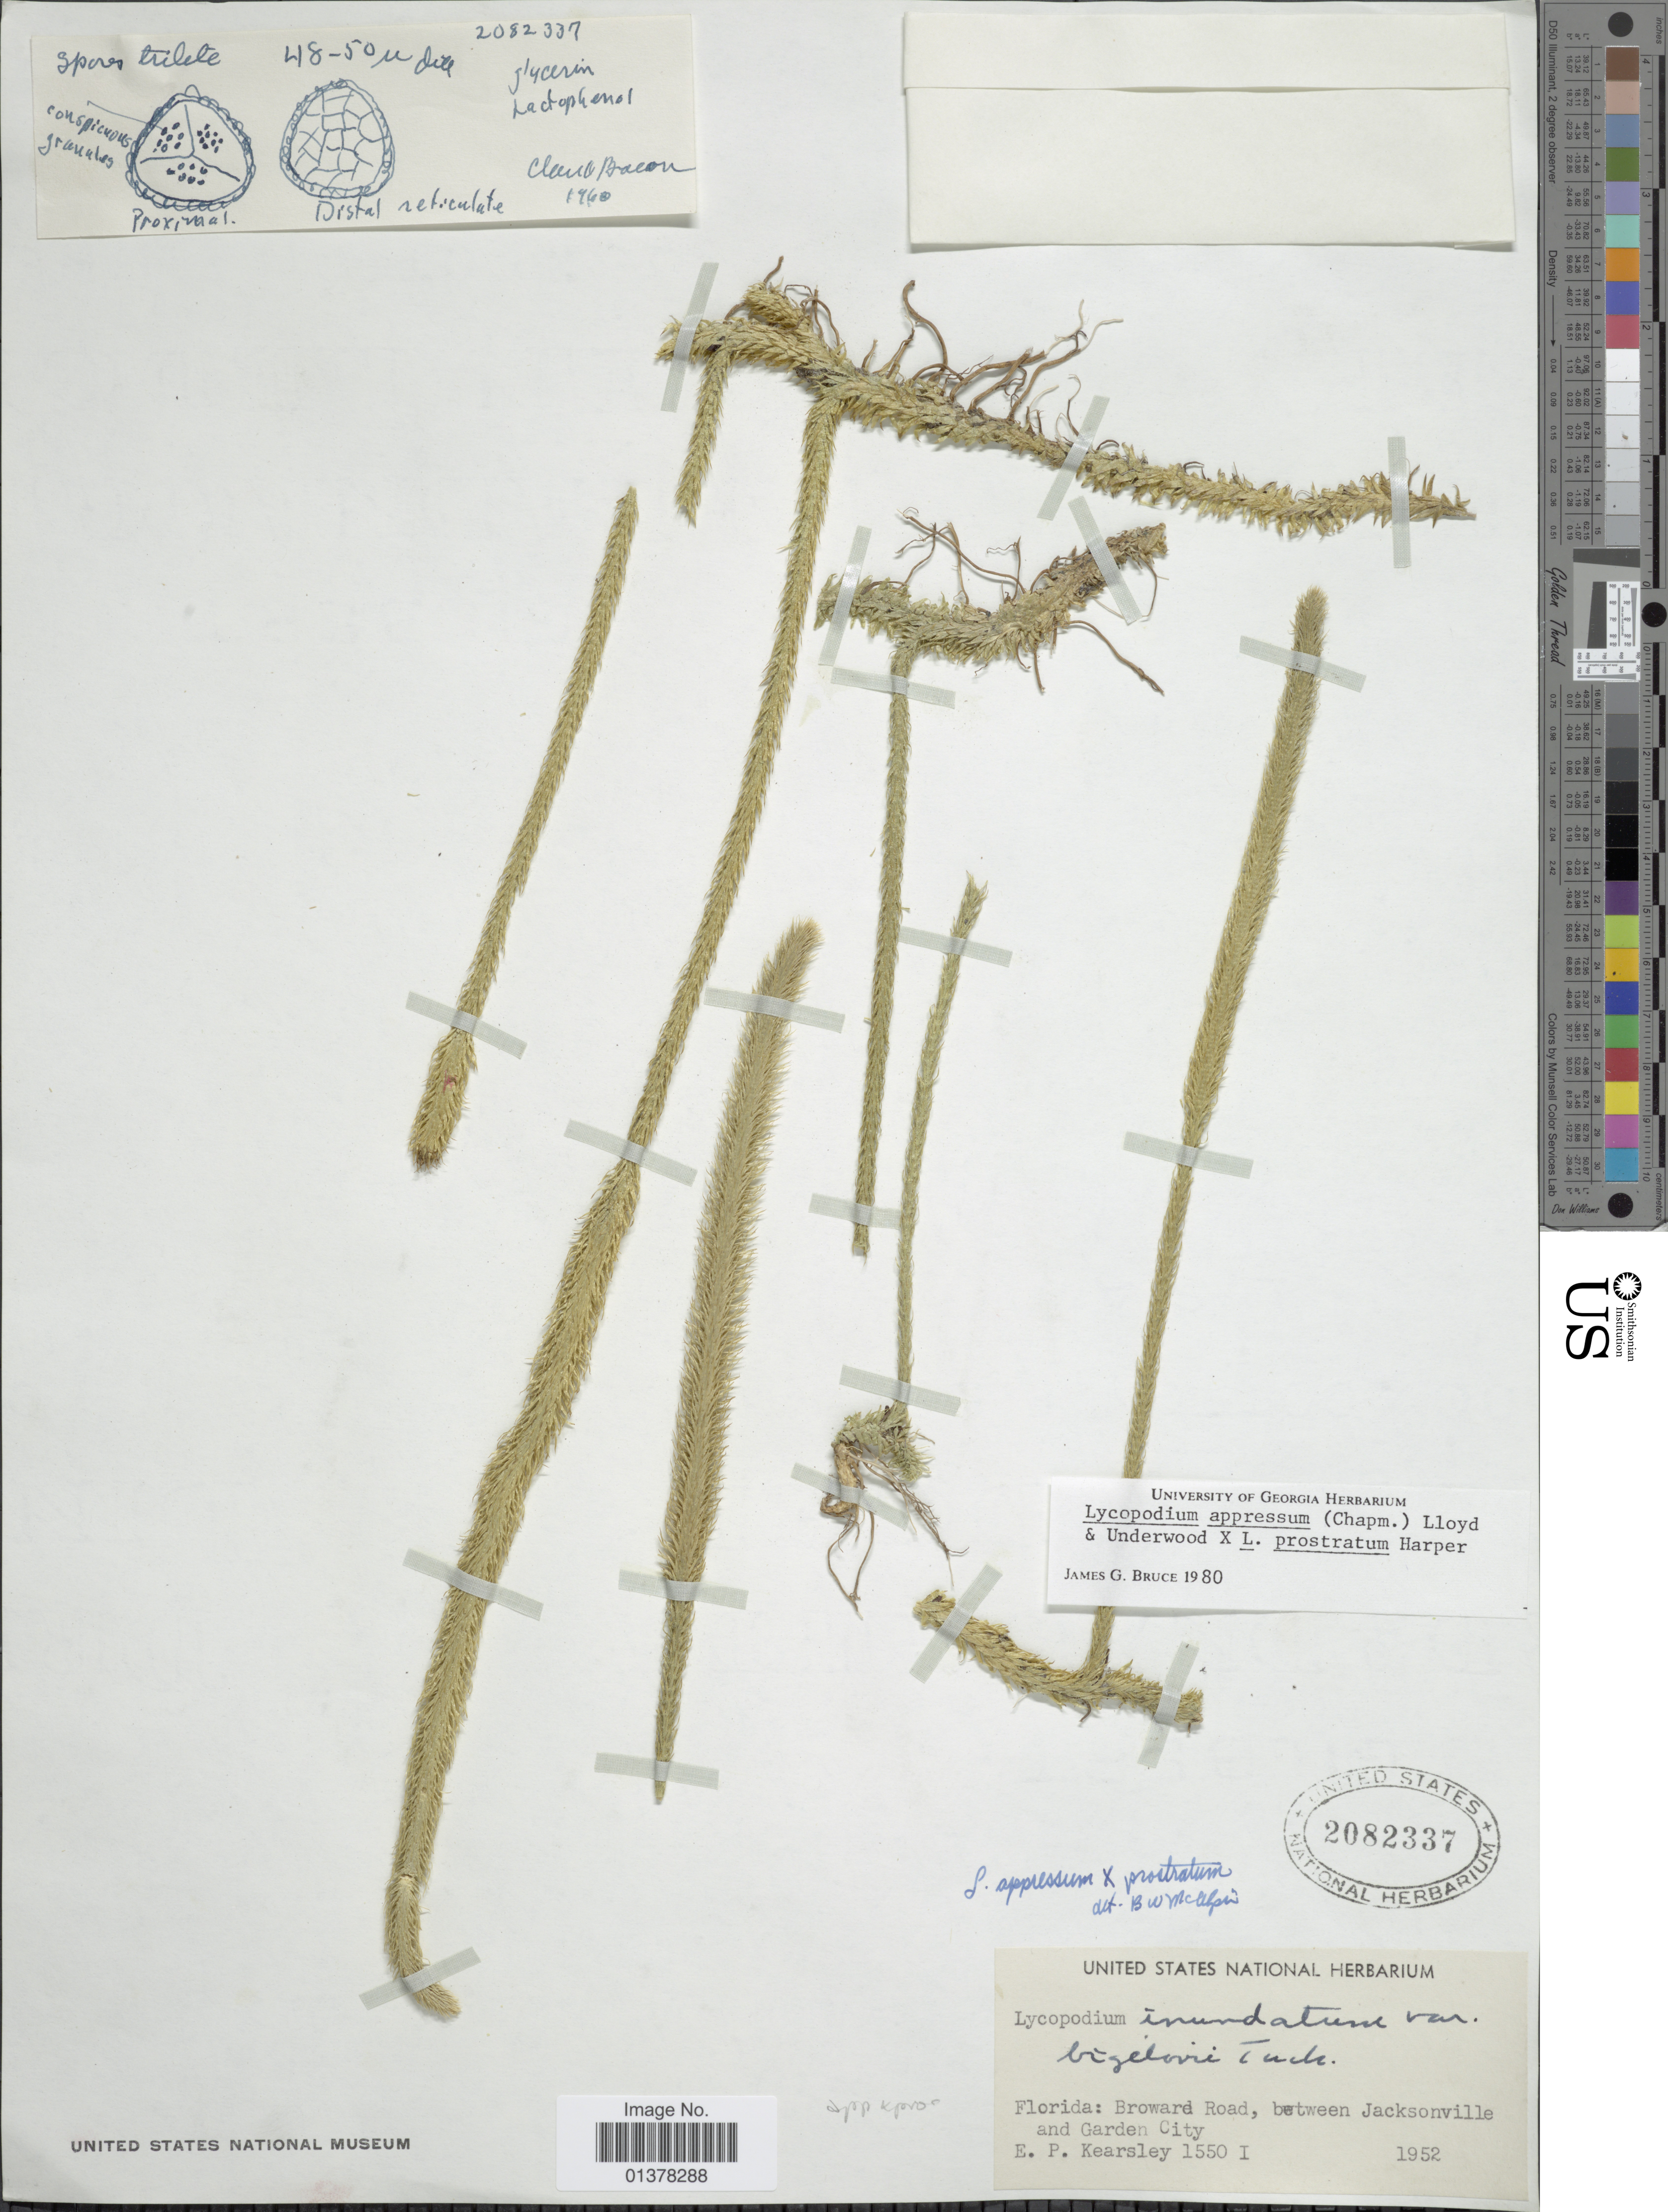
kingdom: Plantae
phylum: Tracheophyta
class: Lycopodiopsida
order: Lycopodiales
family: Lycopodiaceae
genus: Lycopodiella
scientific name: Lycopodiella appressa x L. prostrata (R.M. Harper) Cranfill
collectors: E. Kearsley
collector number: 1550I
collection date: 1952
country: United States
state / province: Florida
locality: Broward Road, between Jacksonville and GardenCity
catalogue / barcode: US 2082337